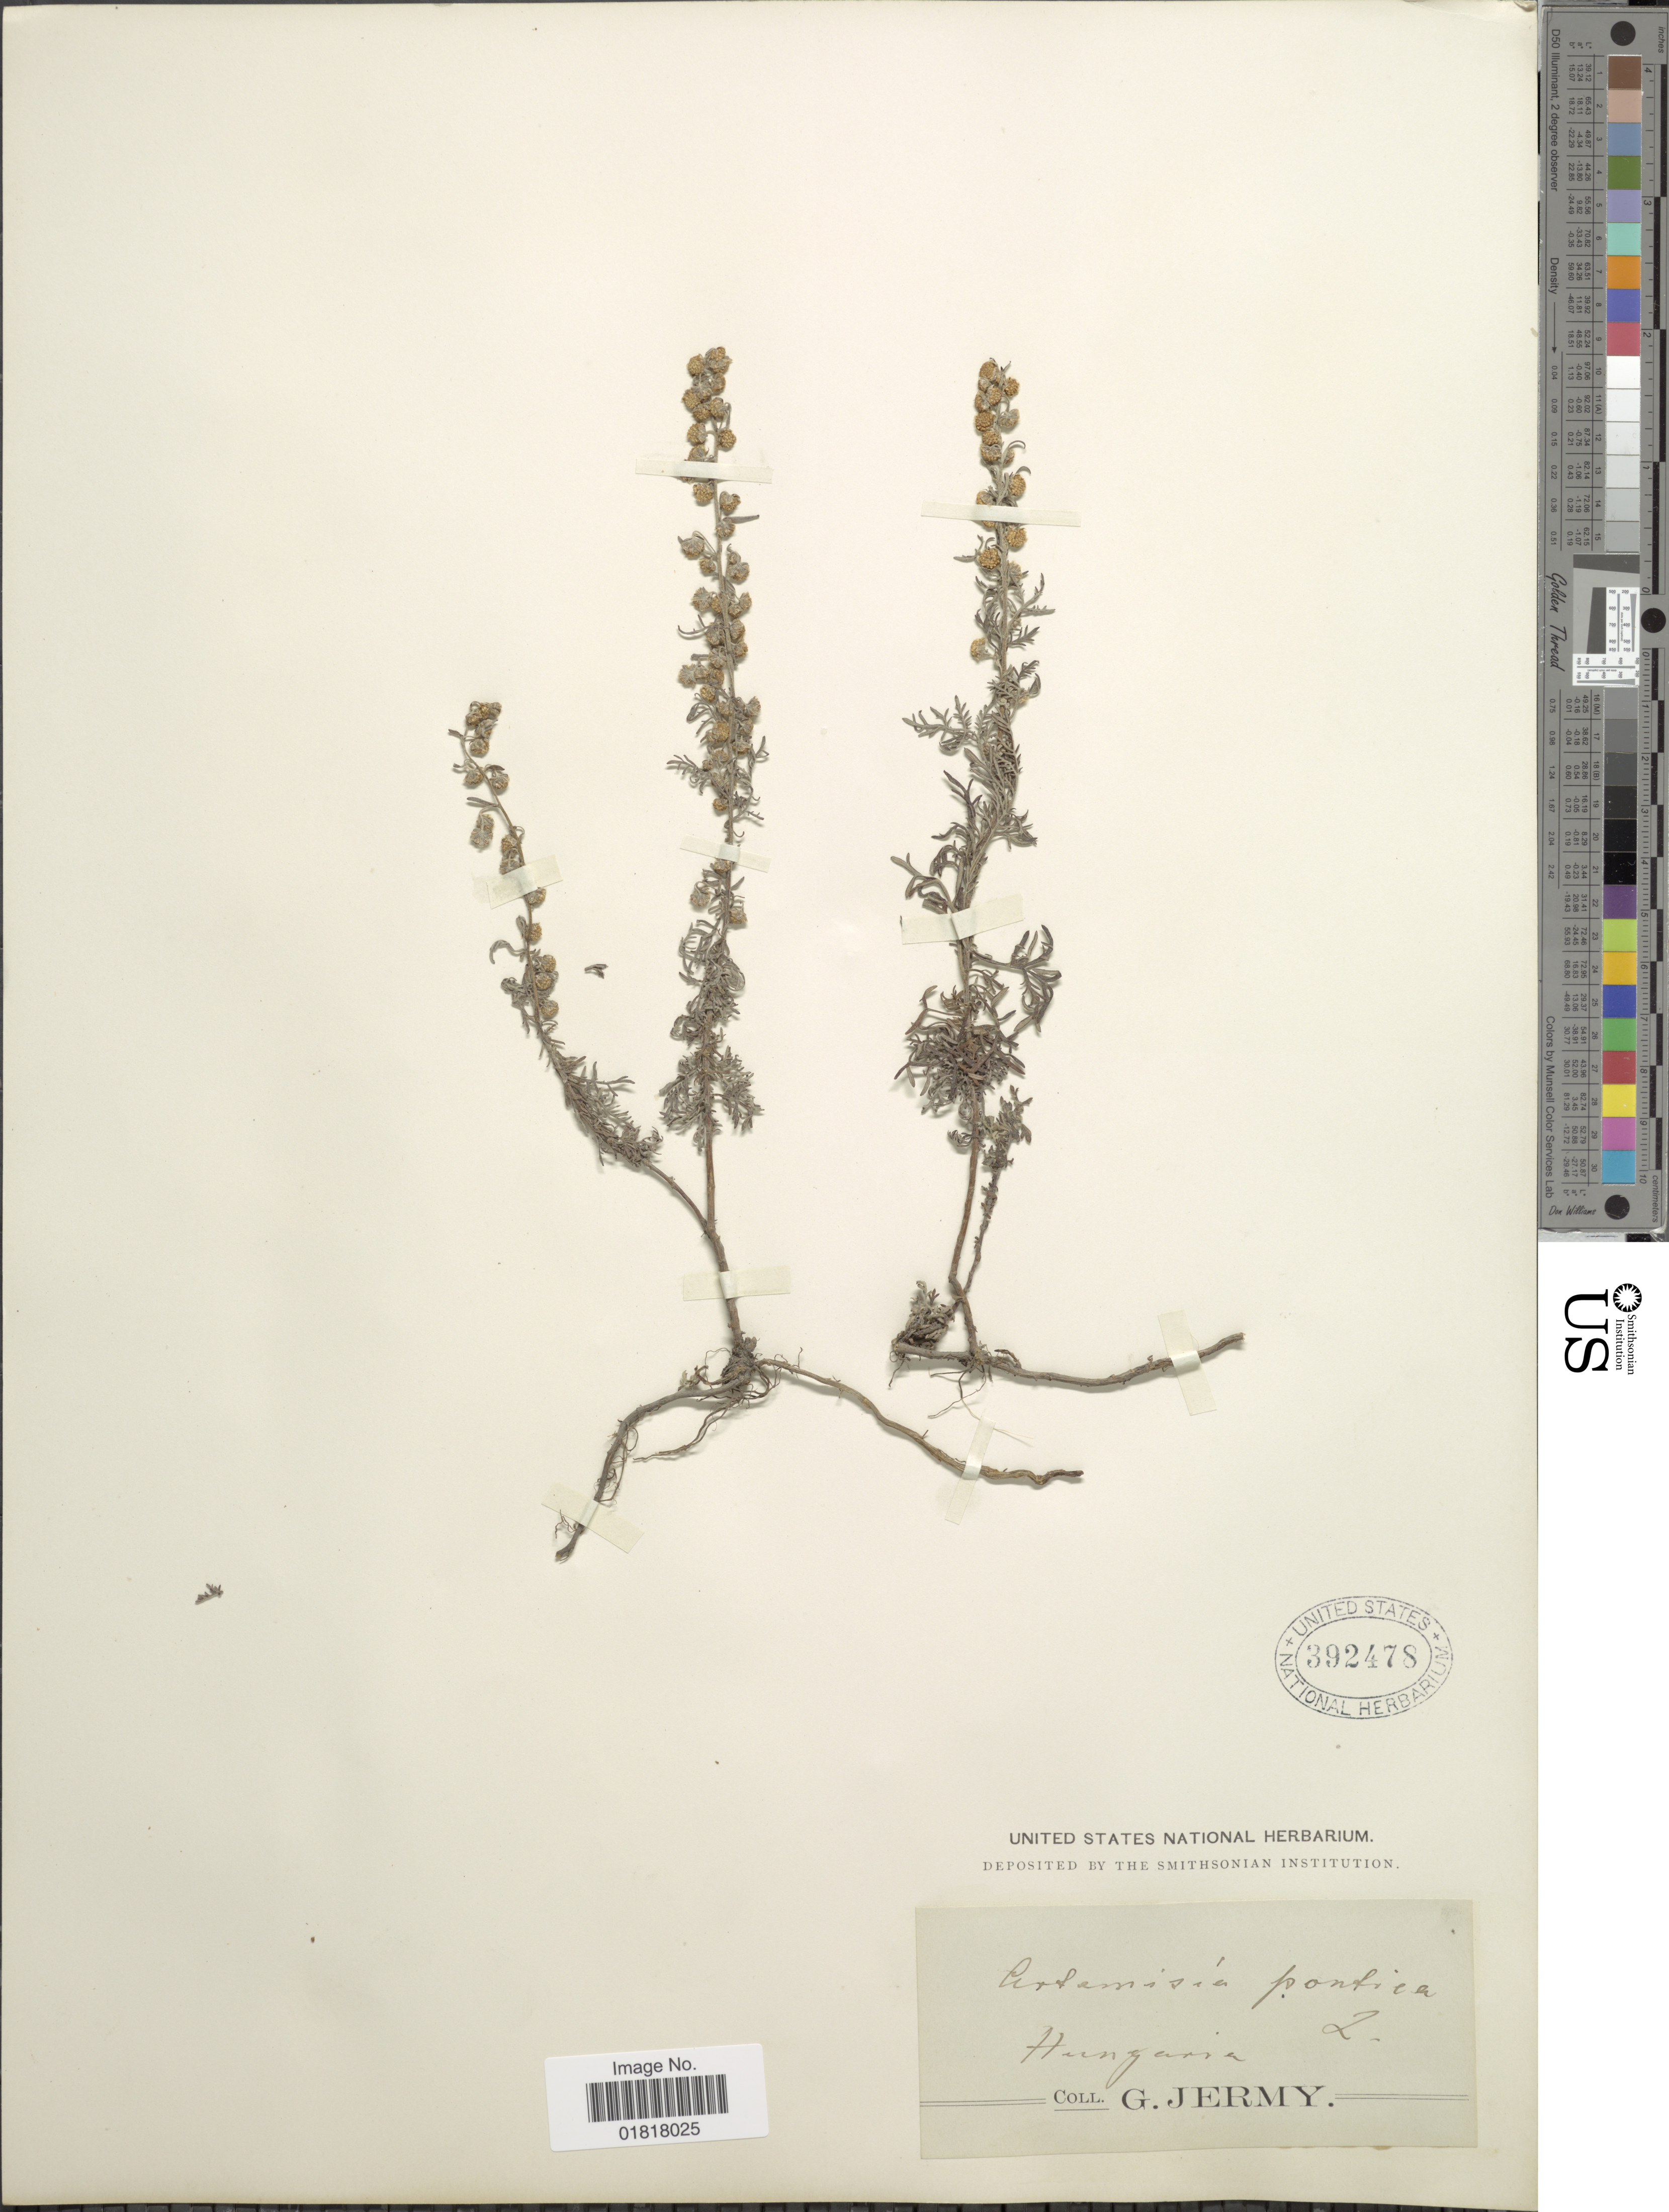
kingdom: Plantae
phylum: Tracheophyta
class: Magnoliopsida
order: Asterales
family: Asteraceae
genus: Artemisia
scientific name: Artemisia pontica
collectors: G. Jermy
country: Hungary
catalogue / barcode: US 392478